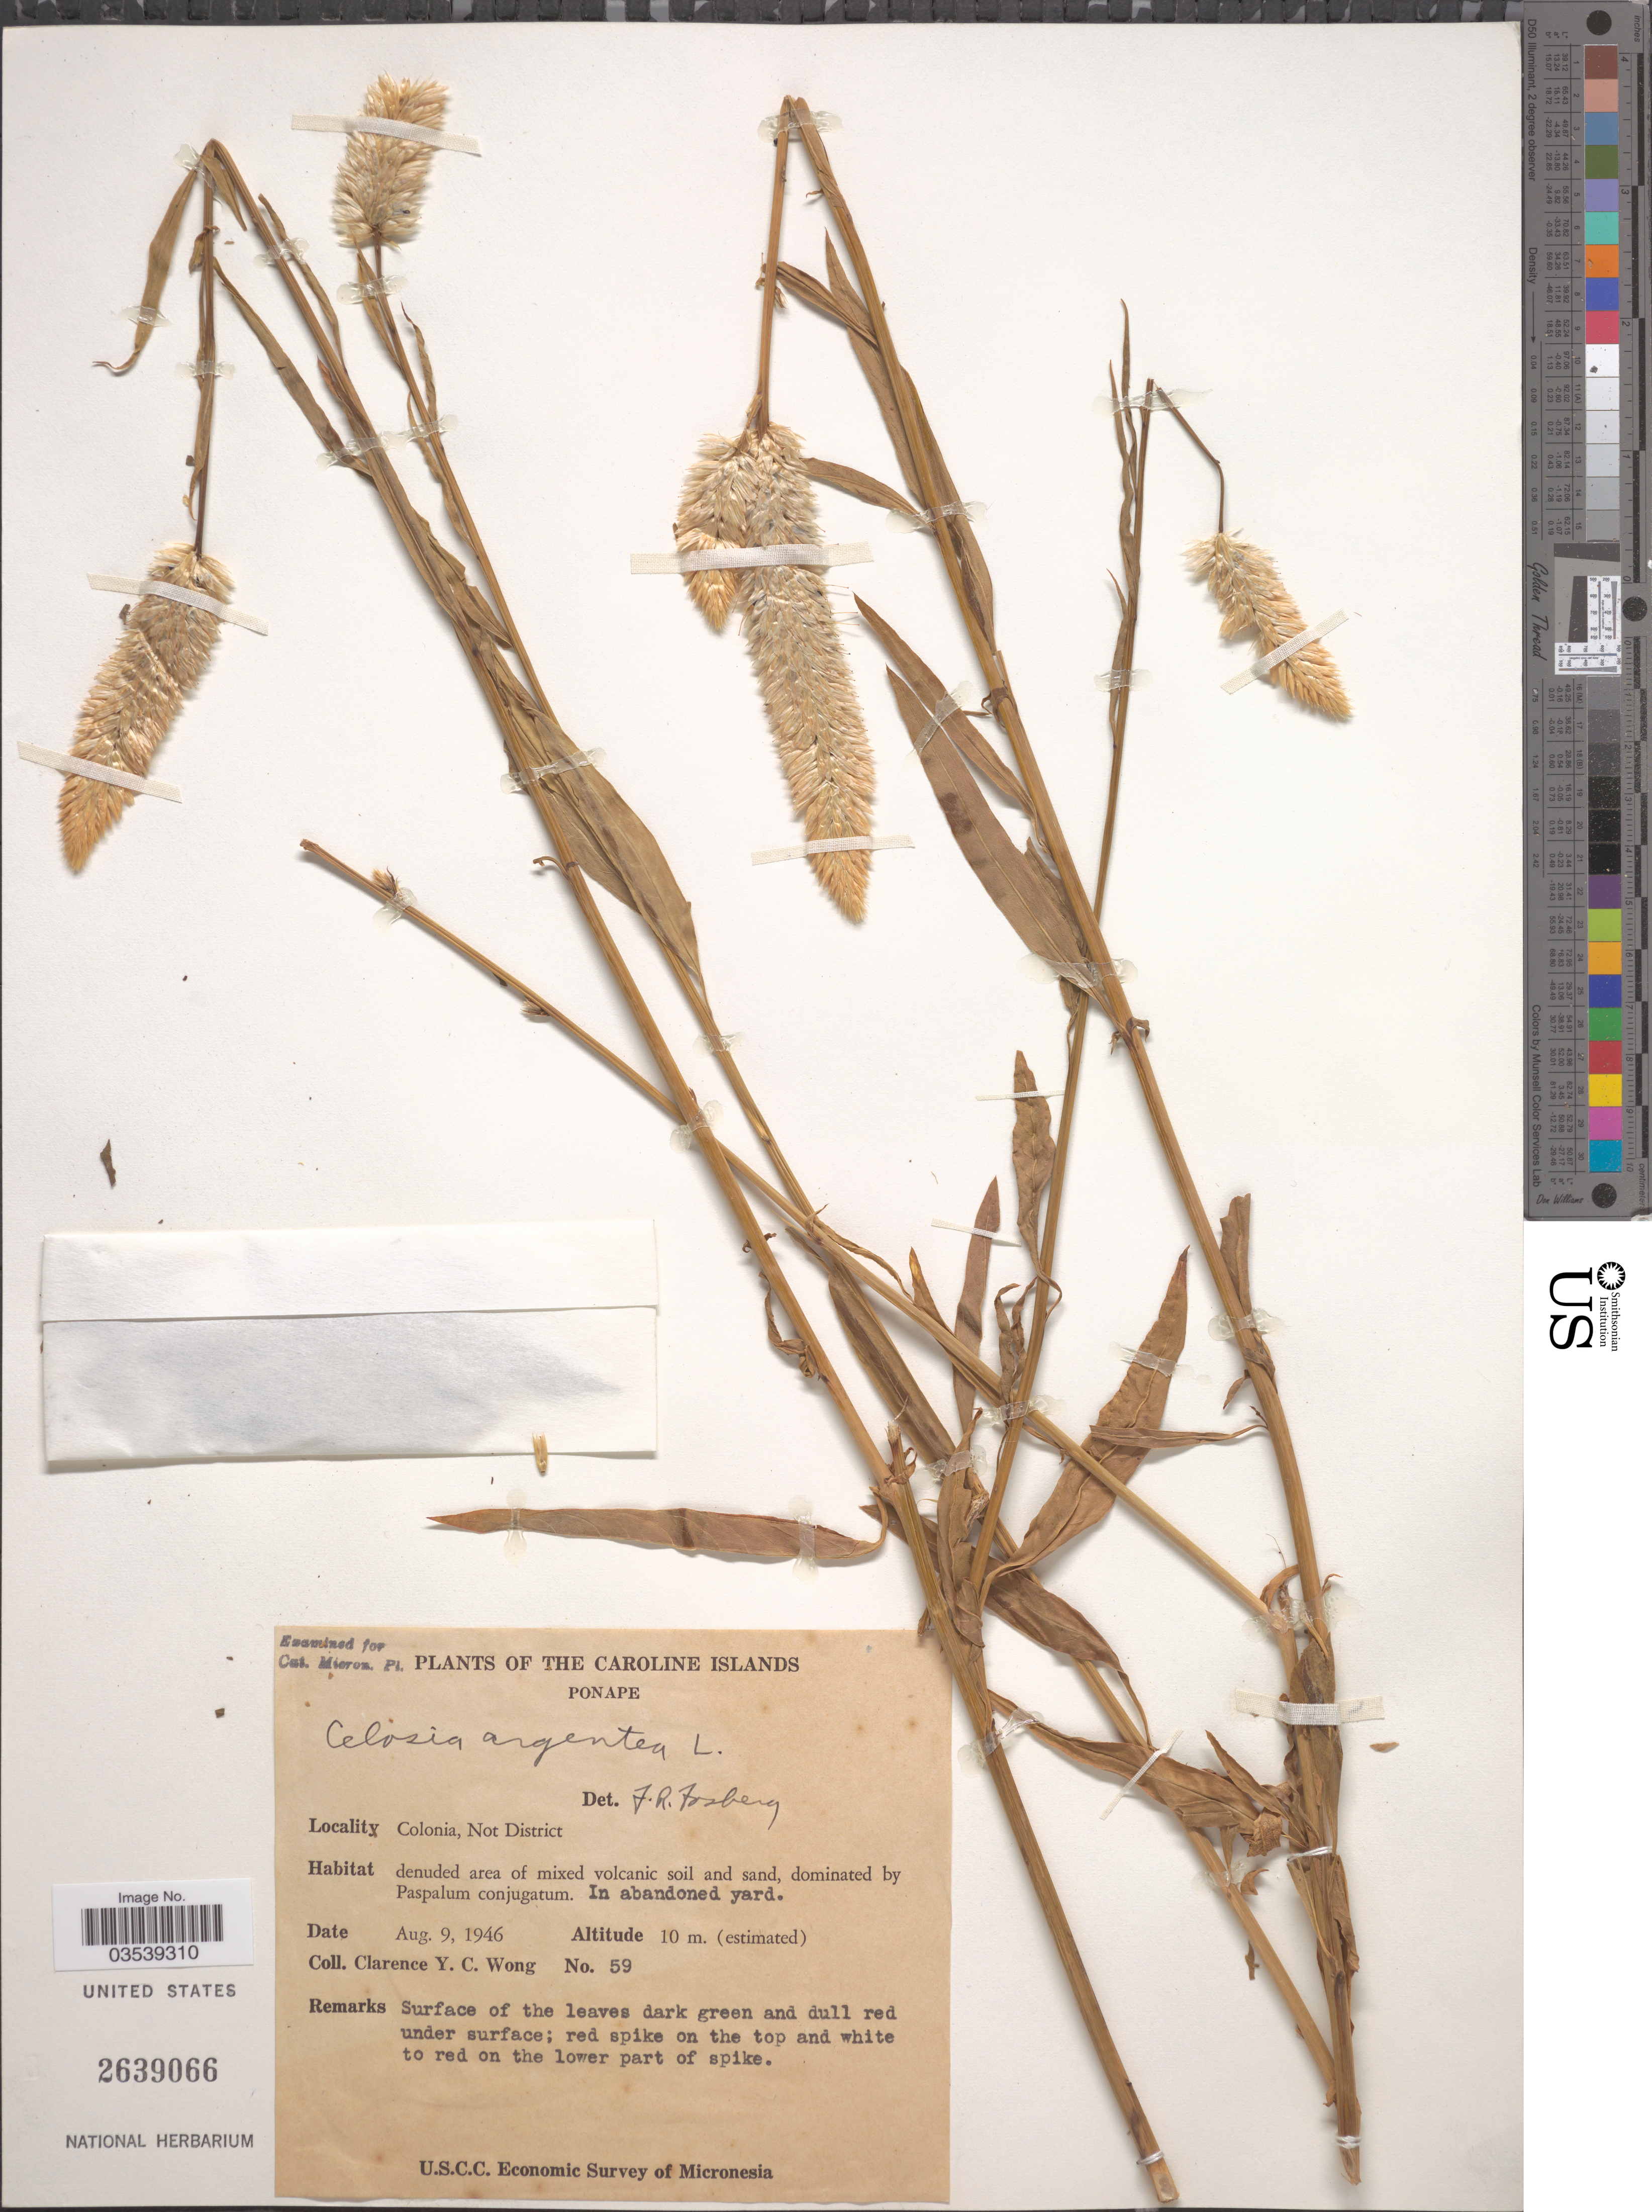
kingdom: Plantae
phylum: Tracheophyta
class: Magnoliopsida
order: Caryophyllales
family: Amaranthaceae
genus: Celosia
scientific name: Celosia argentea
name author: L.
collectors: C. Y. C. Wong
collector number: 59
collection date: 1946-08-09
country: Micronesia, Federated States of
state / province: Pohnpei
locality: The Caroline Islands, Ponape. Colonia, Not District.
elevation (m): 10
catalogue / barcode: US 2639066